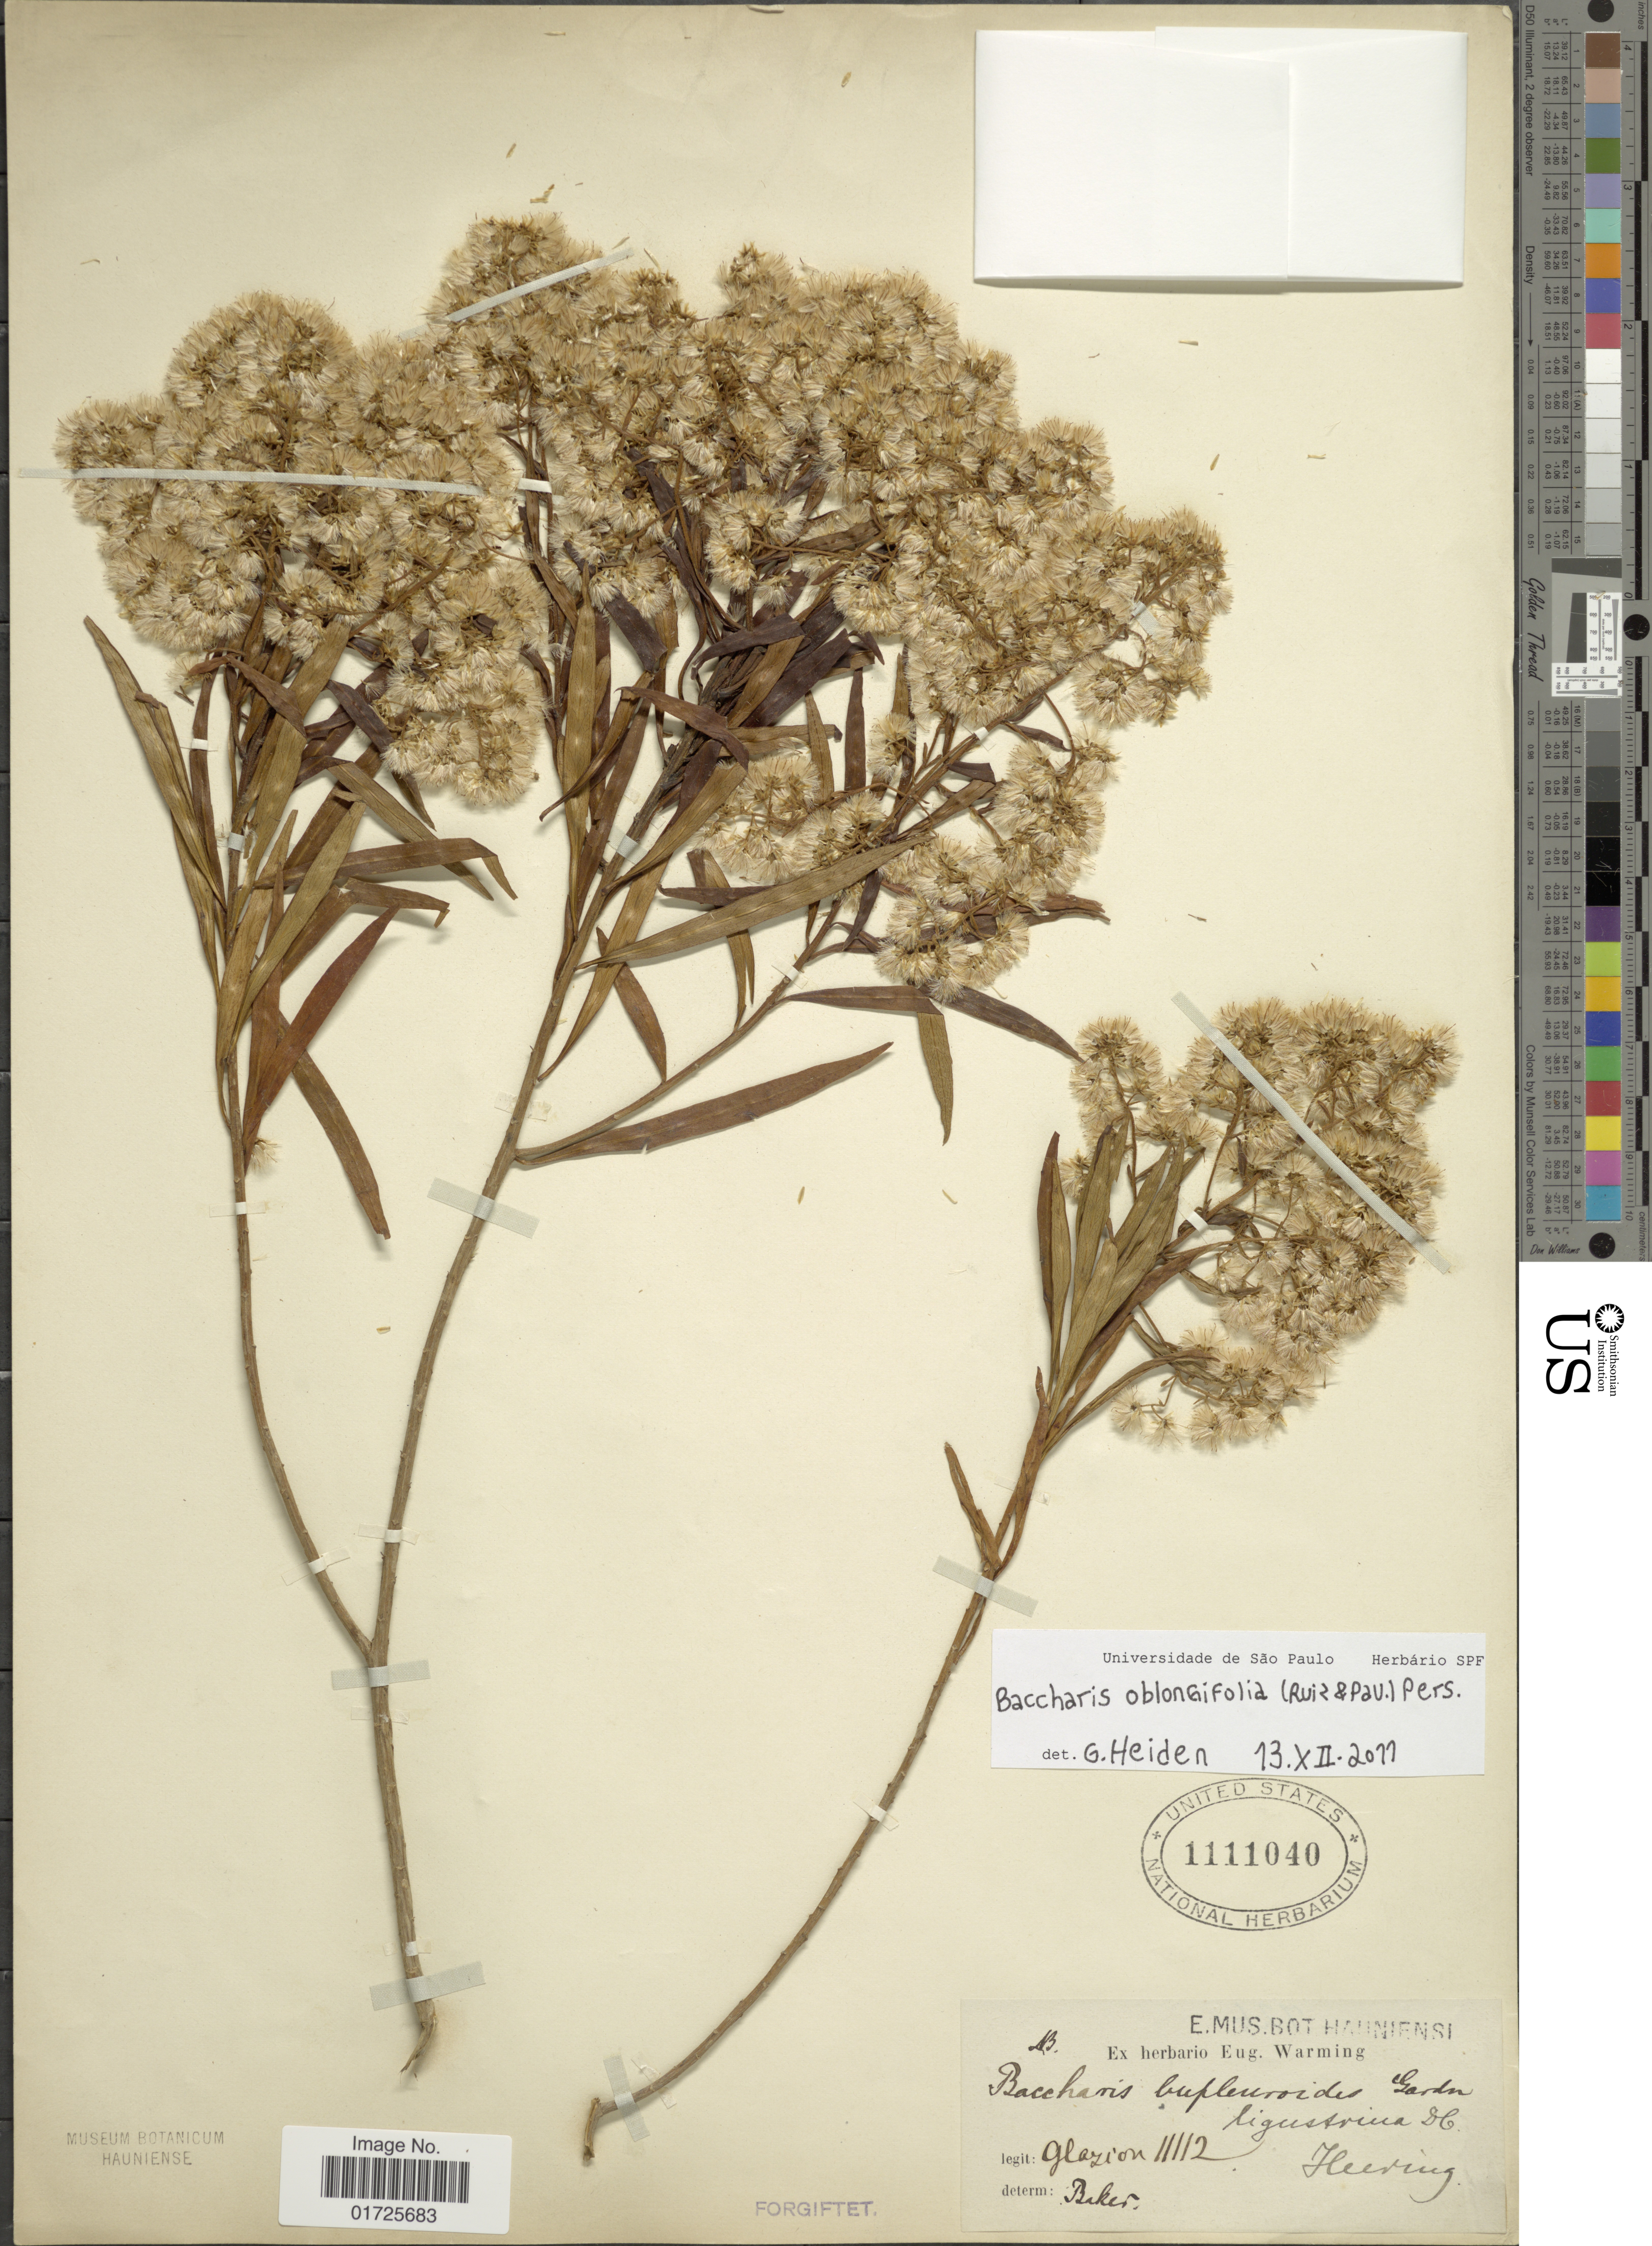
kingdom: Plantae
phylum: Tracheophyta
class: Magnoliopsida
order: Asterales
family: Asteraceae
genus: Baccharis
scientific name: Baccharis oblongifolia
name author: (Ruiz & Pav.) Pers.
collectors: Glaziou, --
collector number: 11112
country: Germany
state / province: Niedersachsen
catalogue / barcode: US 1111040